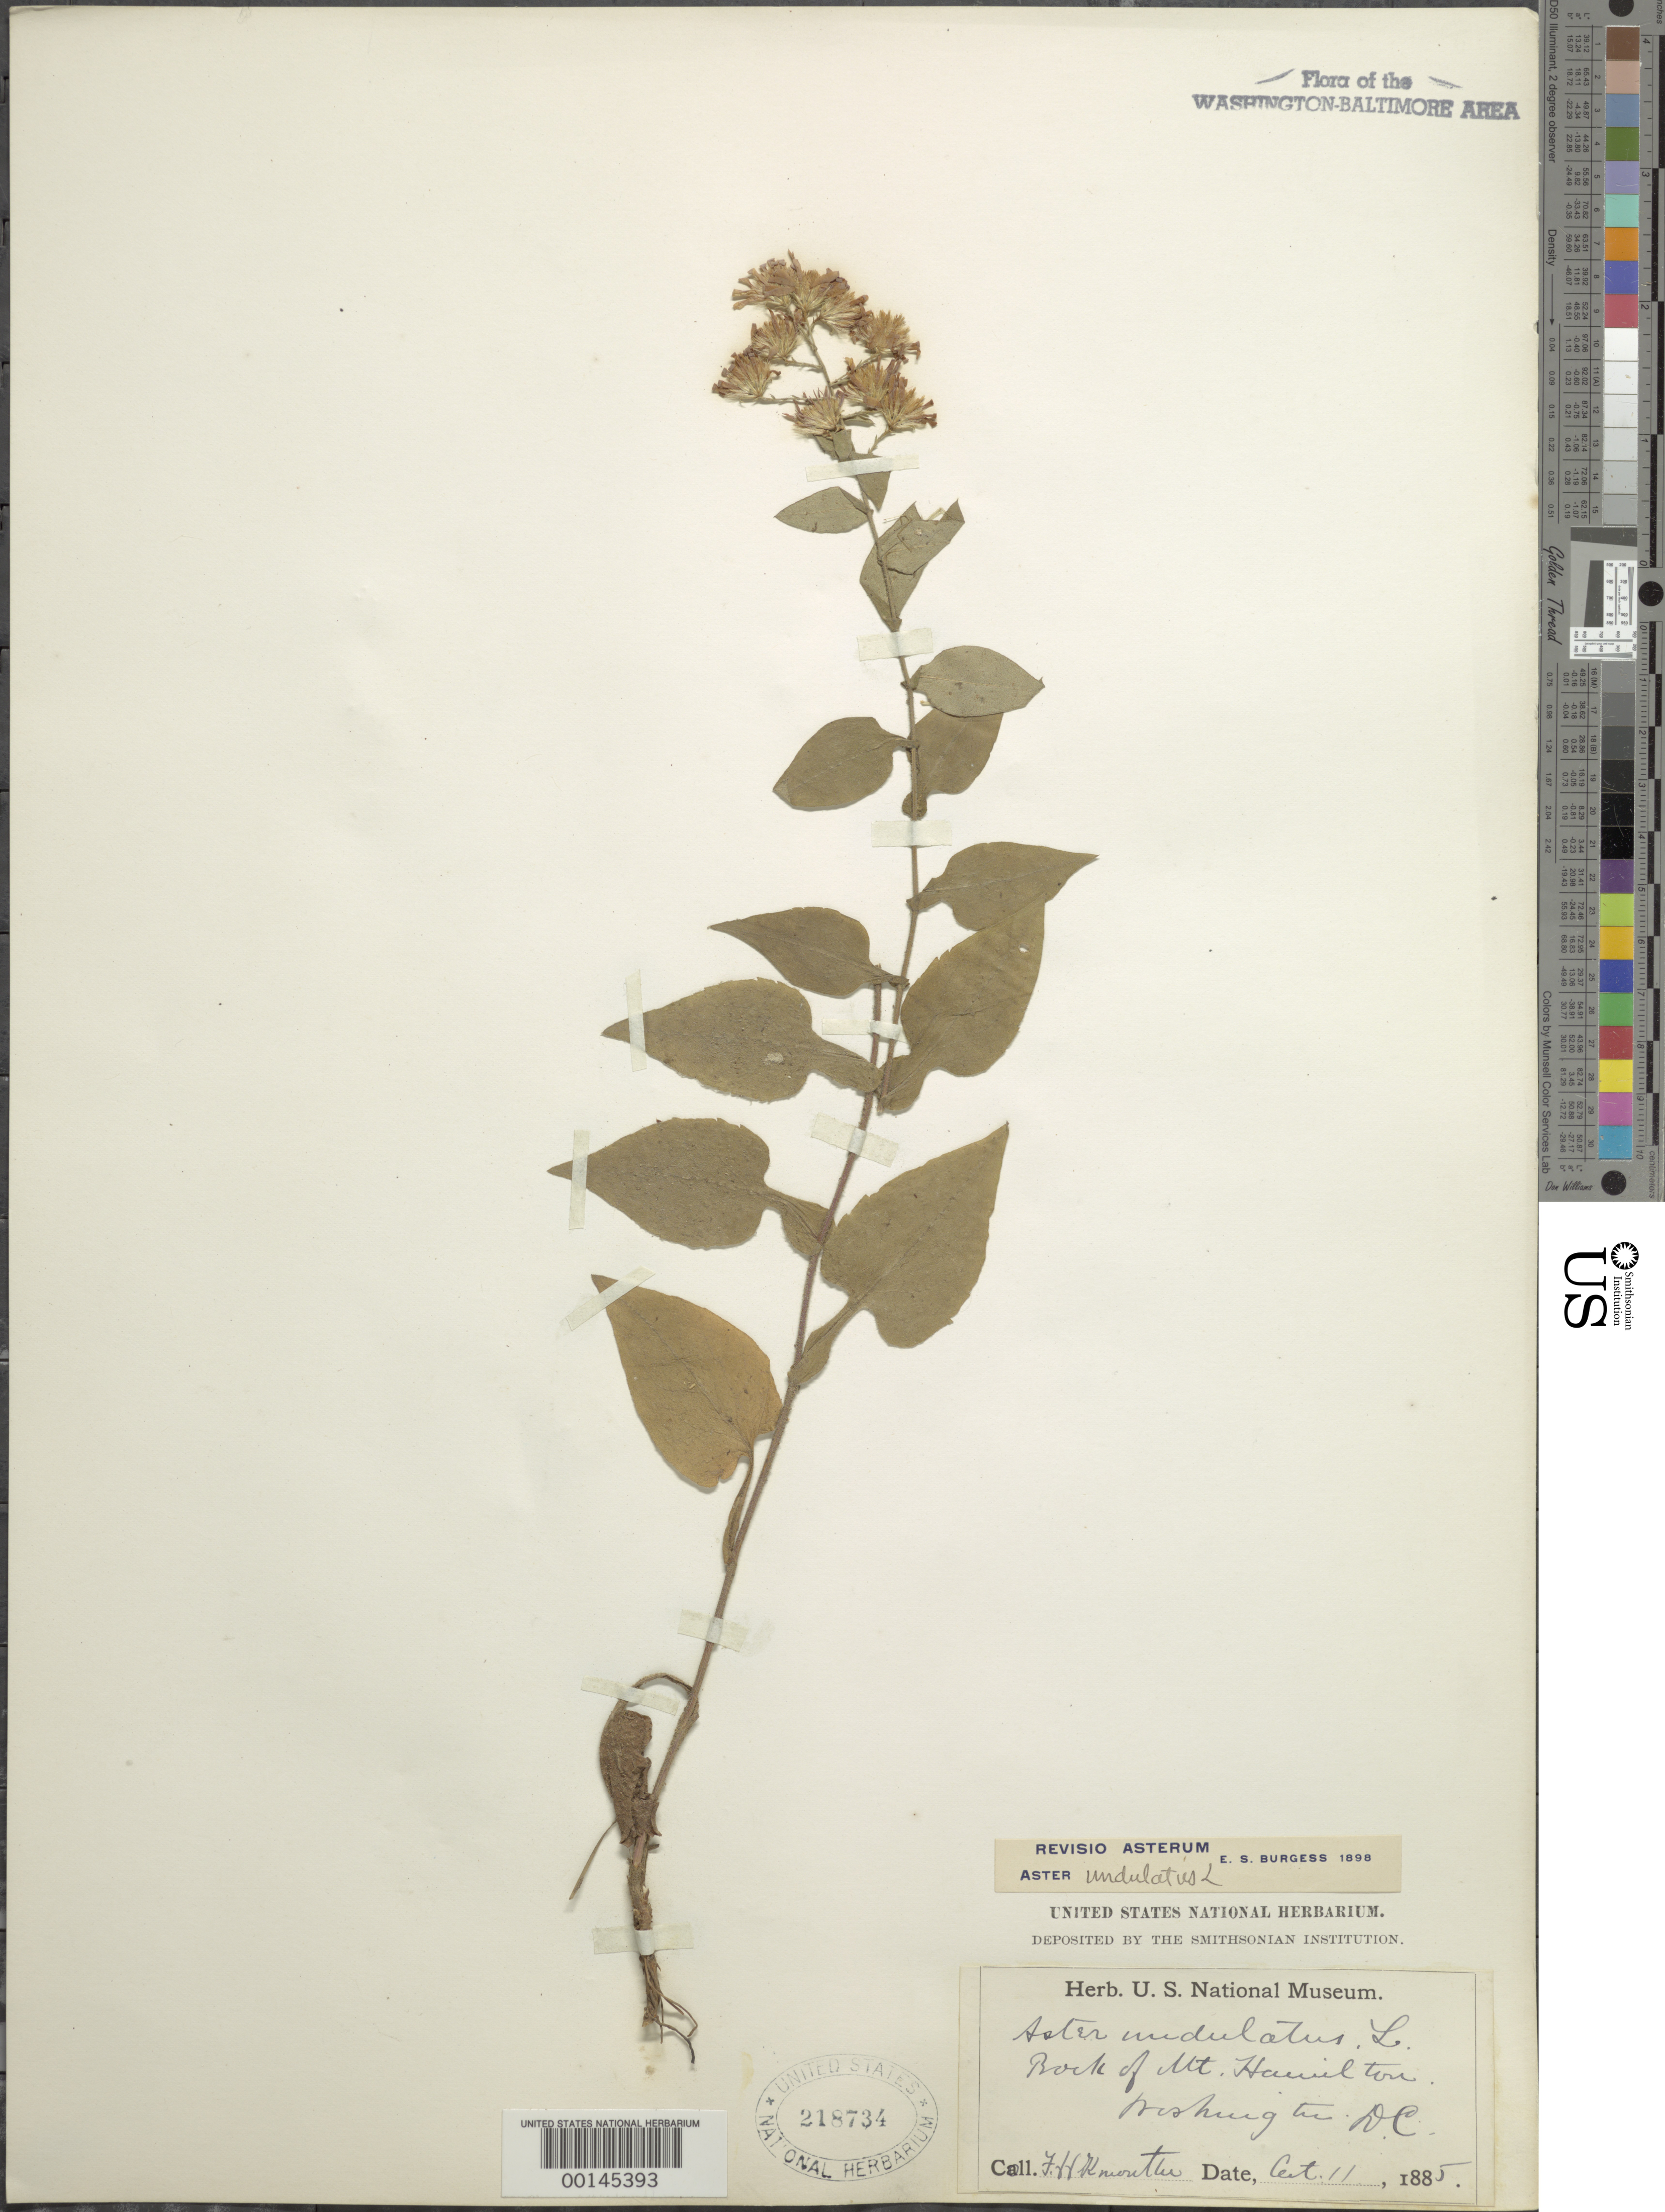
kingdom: Plantae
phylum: Tracheophyta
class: Magnoliopsida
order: Asterales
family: Asteraceae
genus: Symphyotrichum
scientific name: Symphyotrichum undulatum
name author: (L.) G.L. Nesom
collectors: F. H. Knowlton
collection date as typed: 11 Oct 1885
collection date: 1885-10-11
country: United States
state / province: District of Columbia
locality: Mount Hamilton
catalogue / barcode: US 218734